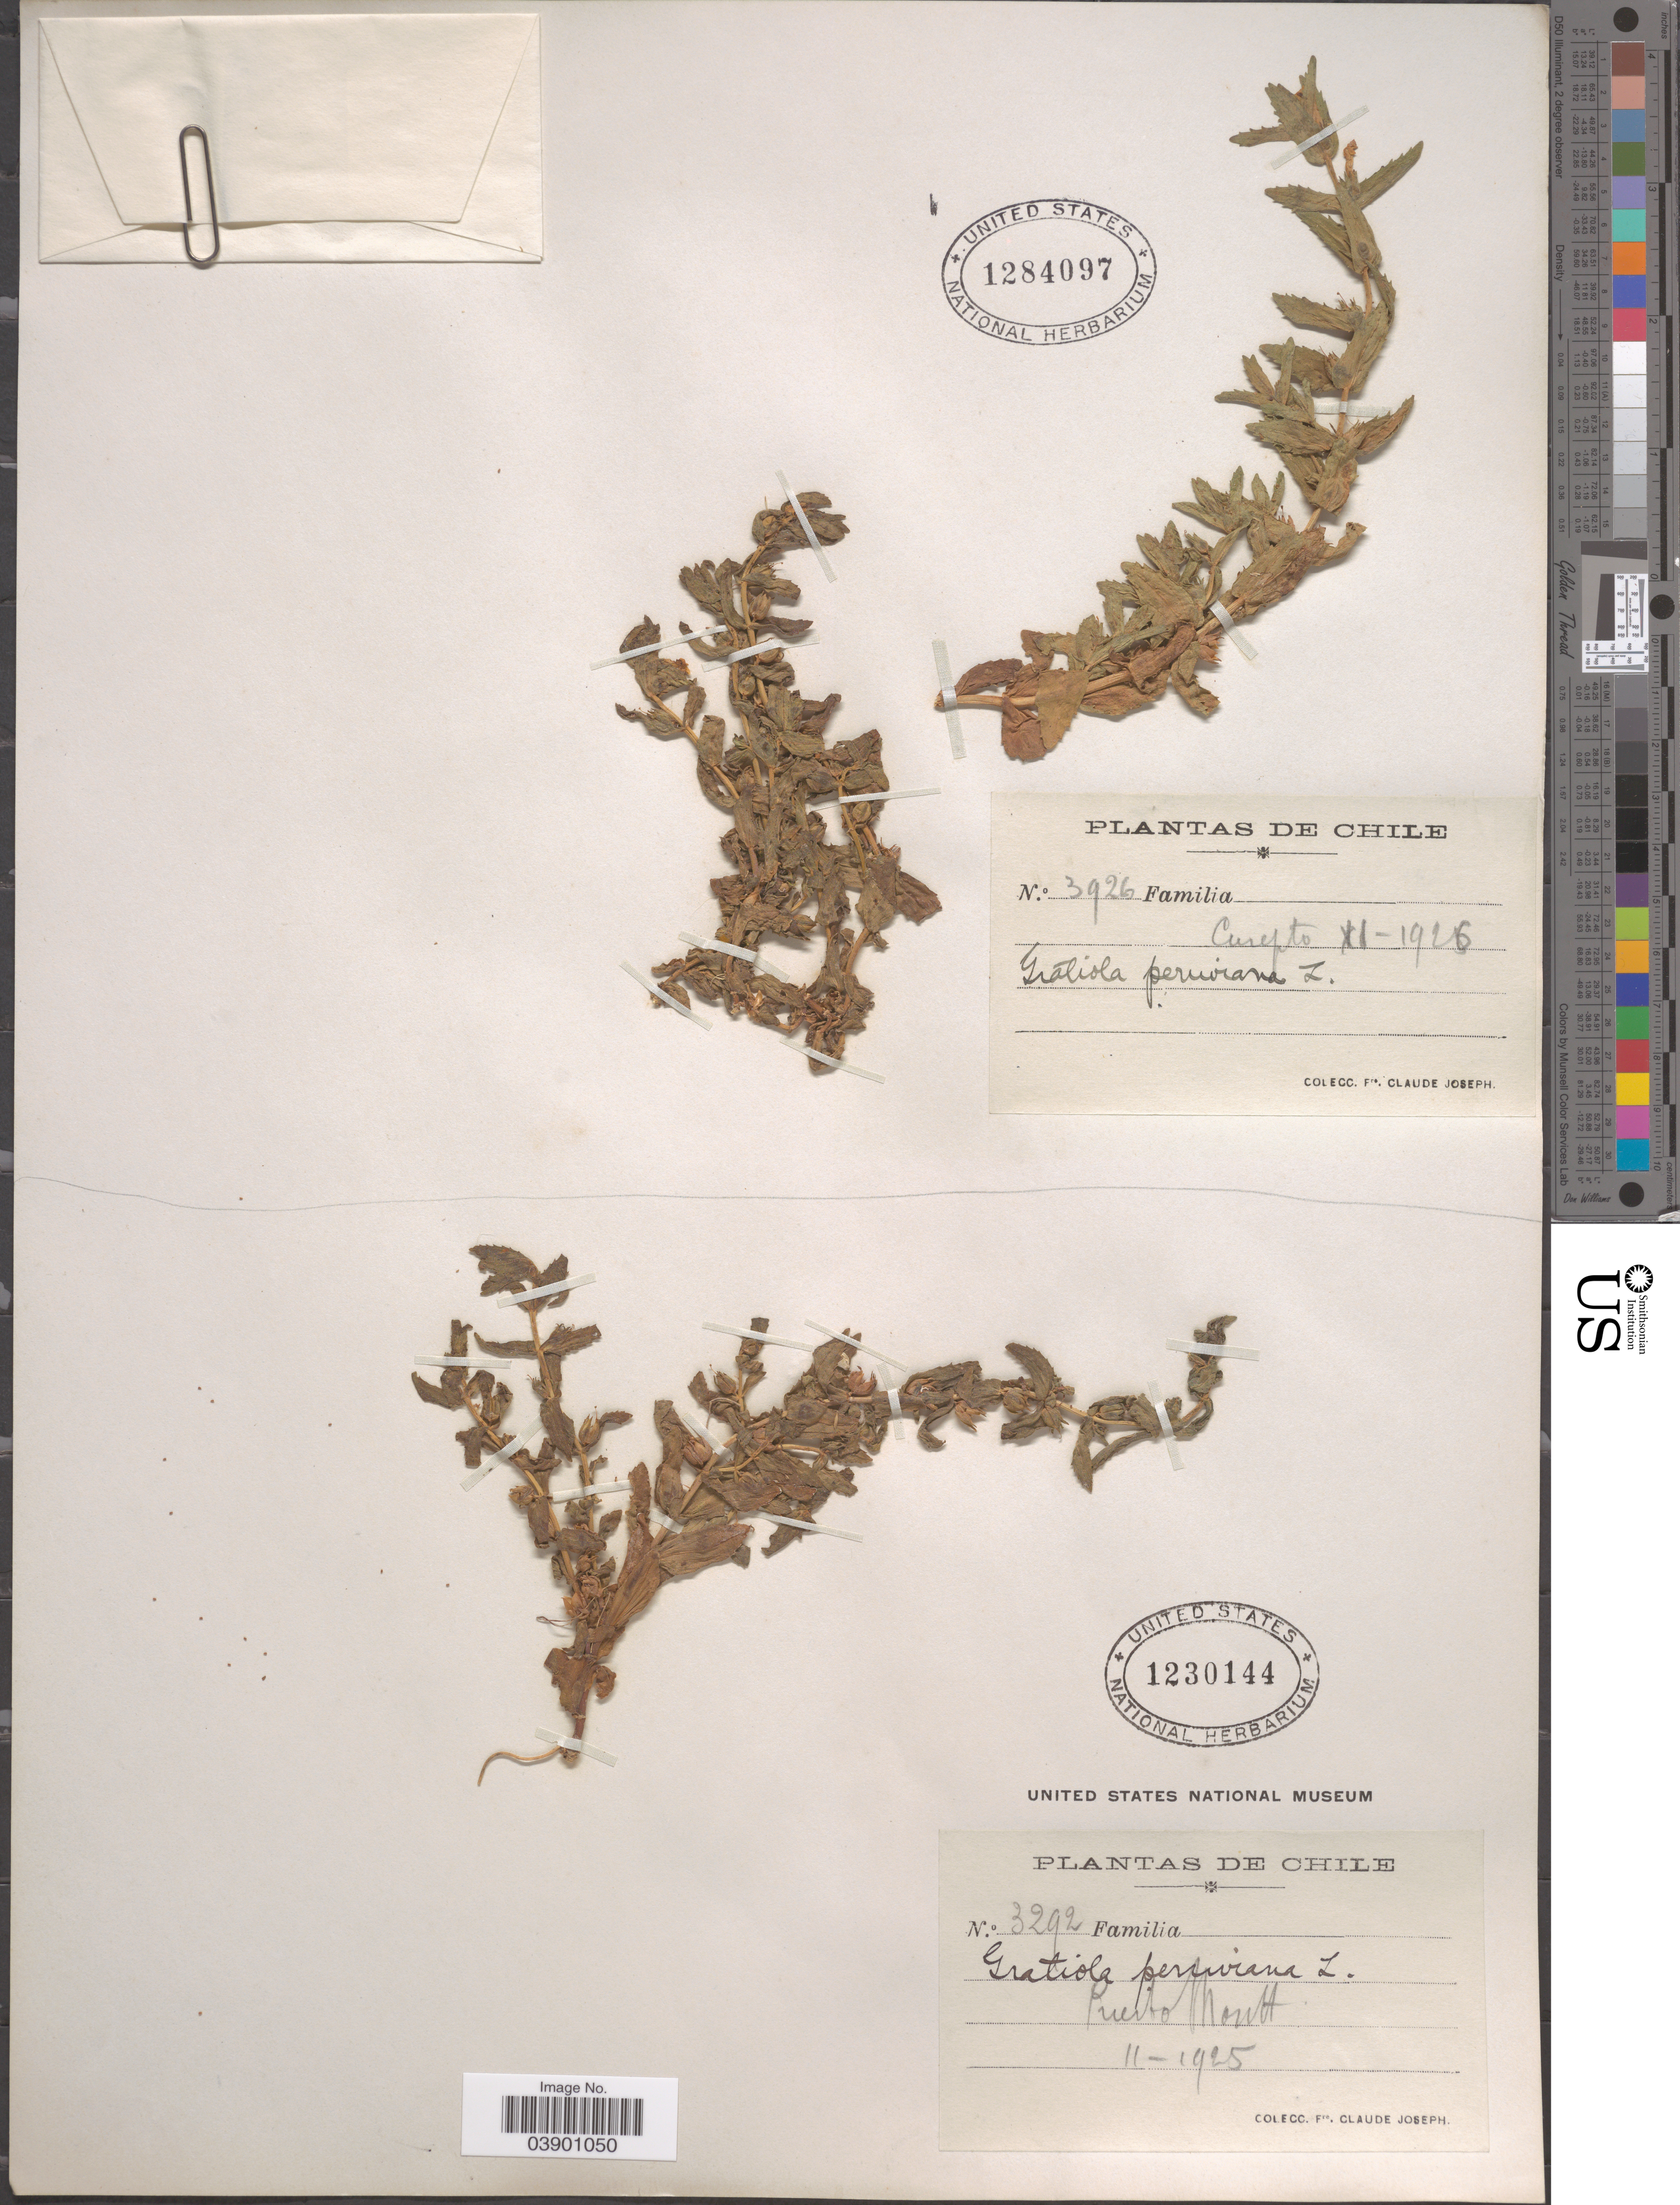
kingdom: Plantae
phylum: Tracheophyta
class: Magnoliopsida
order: Lamiales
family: Plantaginaceae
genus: Gratiola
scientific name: Gratiola peruviana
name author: L.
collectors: Bro. Claude-Joseph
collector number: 3292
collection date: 1925-11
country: Chile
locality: Puerto Montt.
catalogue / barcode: US 1230144